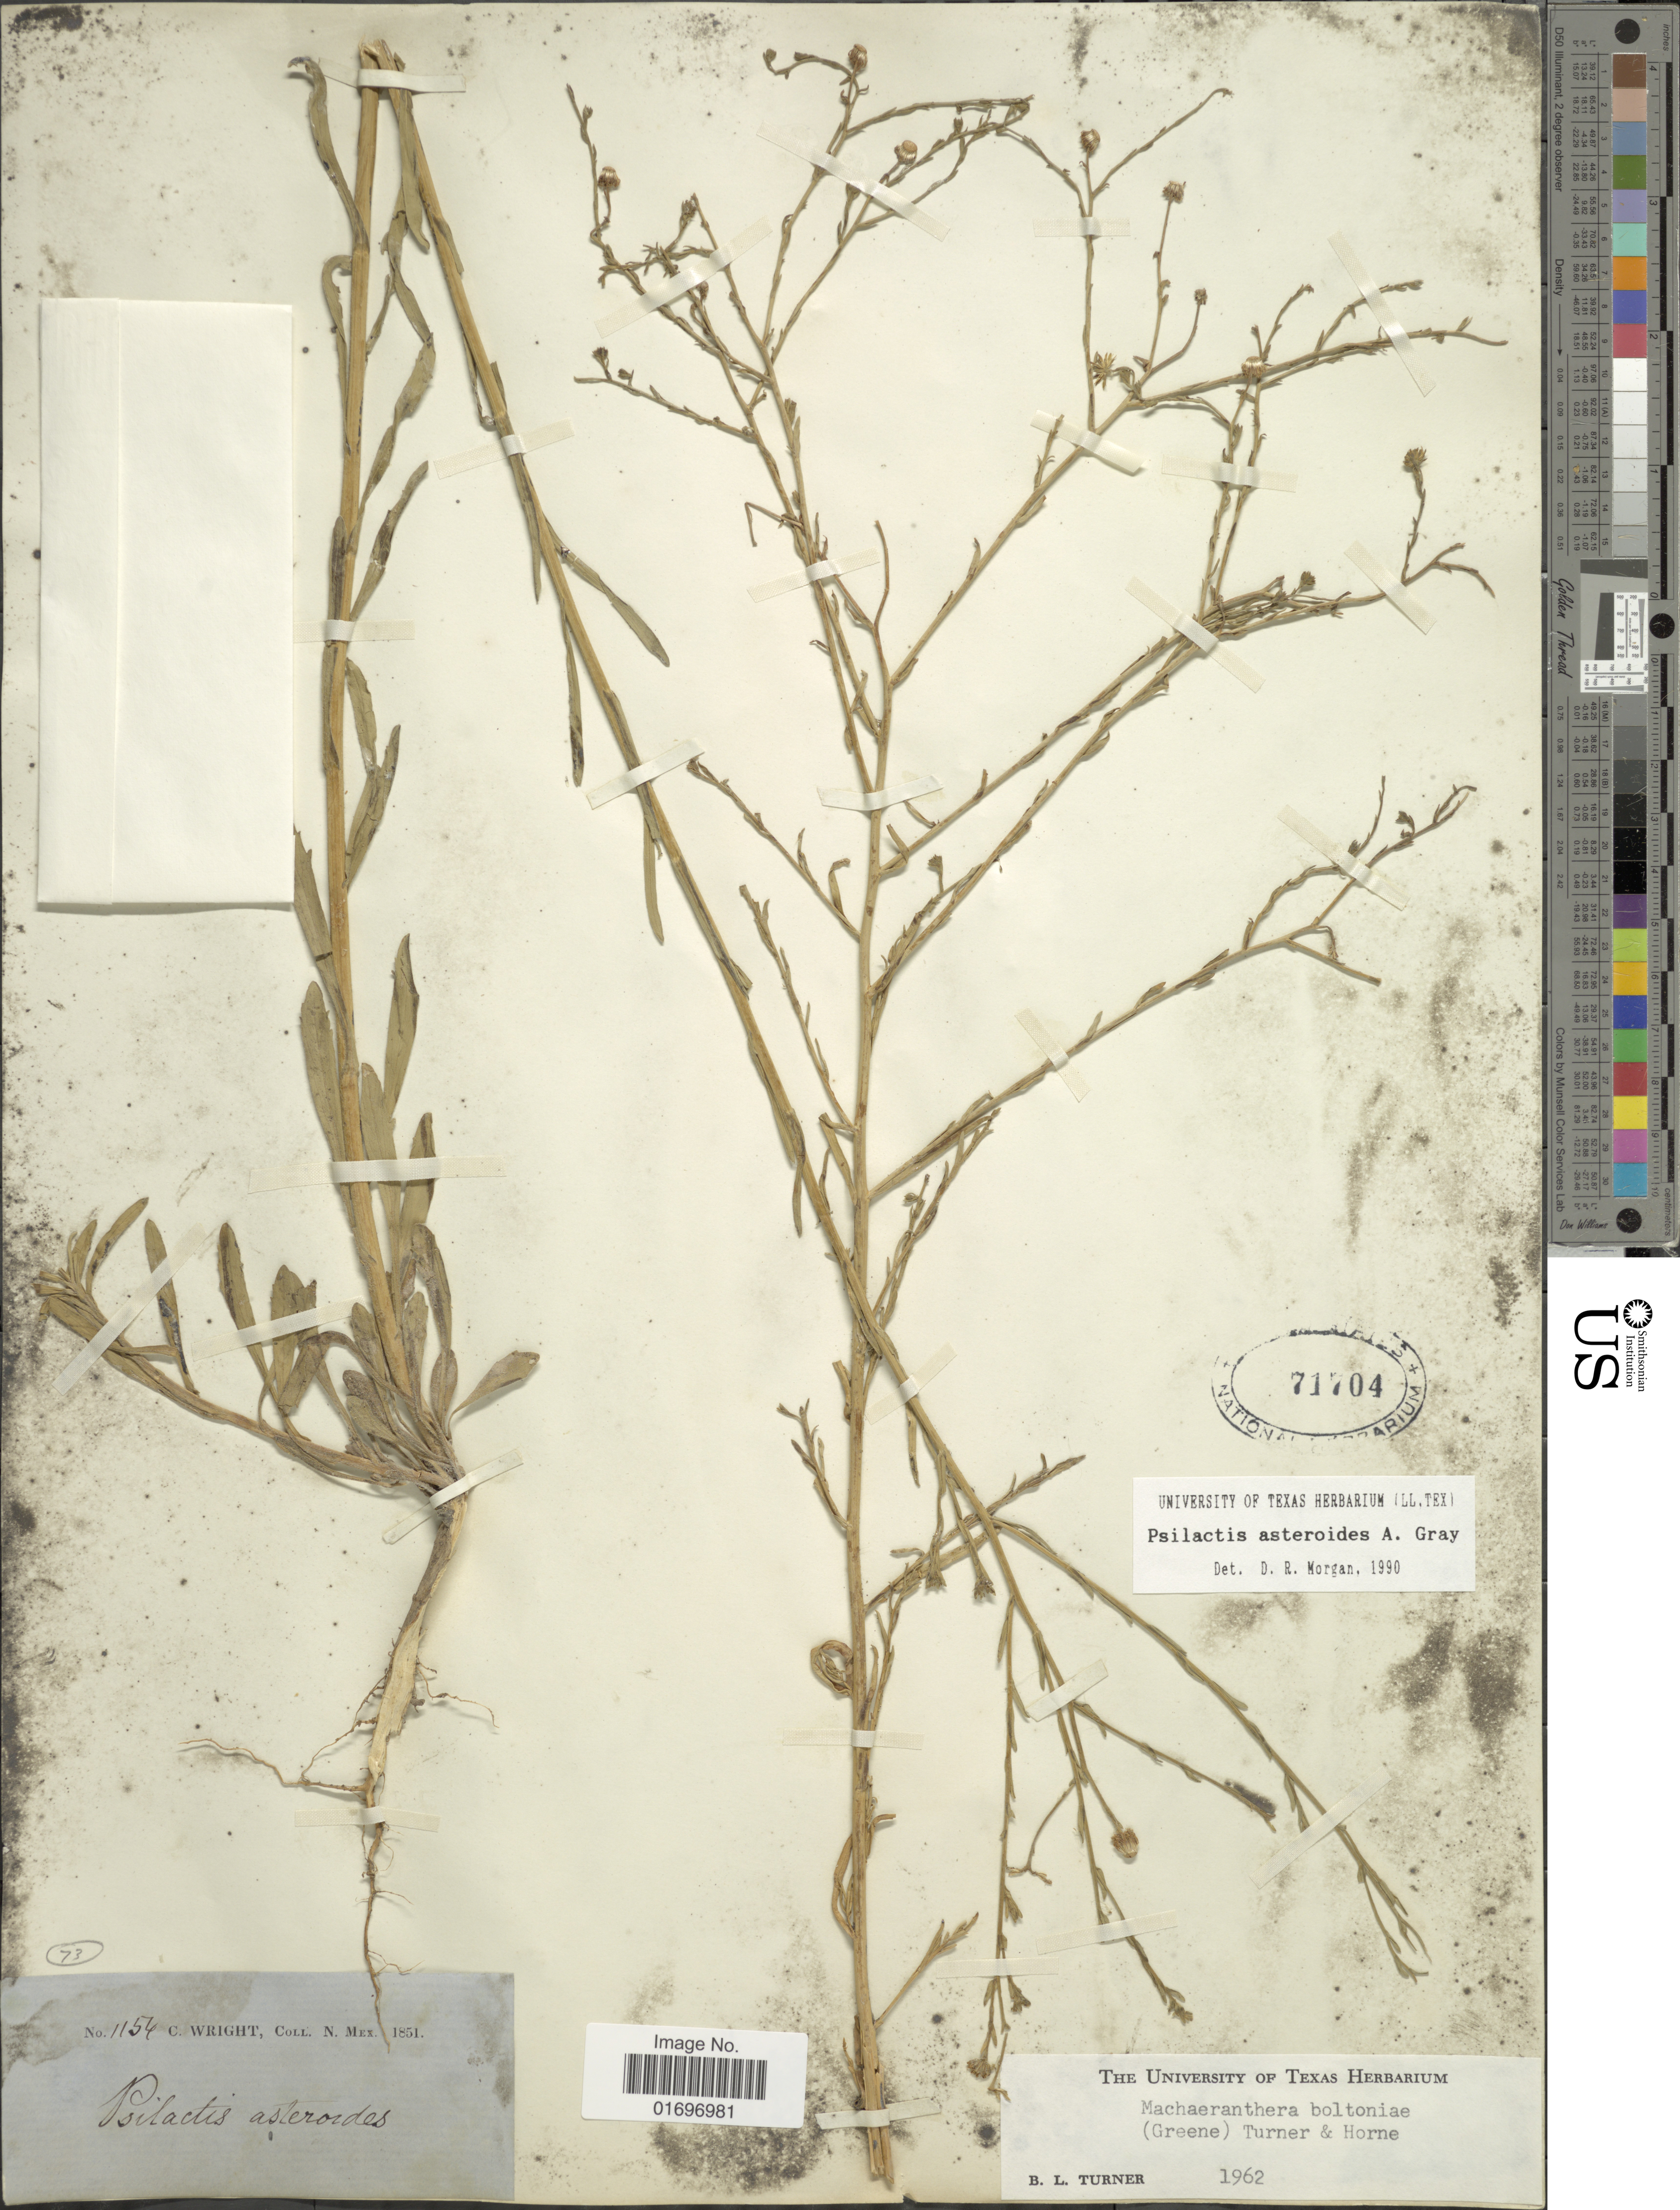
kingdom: Plantae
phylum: Tracheophyta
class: Magnoliopsida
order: Asterales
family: Asteraceae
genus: Psilactis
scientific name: Psilactis asteroides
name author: A. Gray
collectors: C. Wright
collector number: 1154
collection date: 1851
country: United States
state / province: New Mexico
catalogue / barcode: US 71704